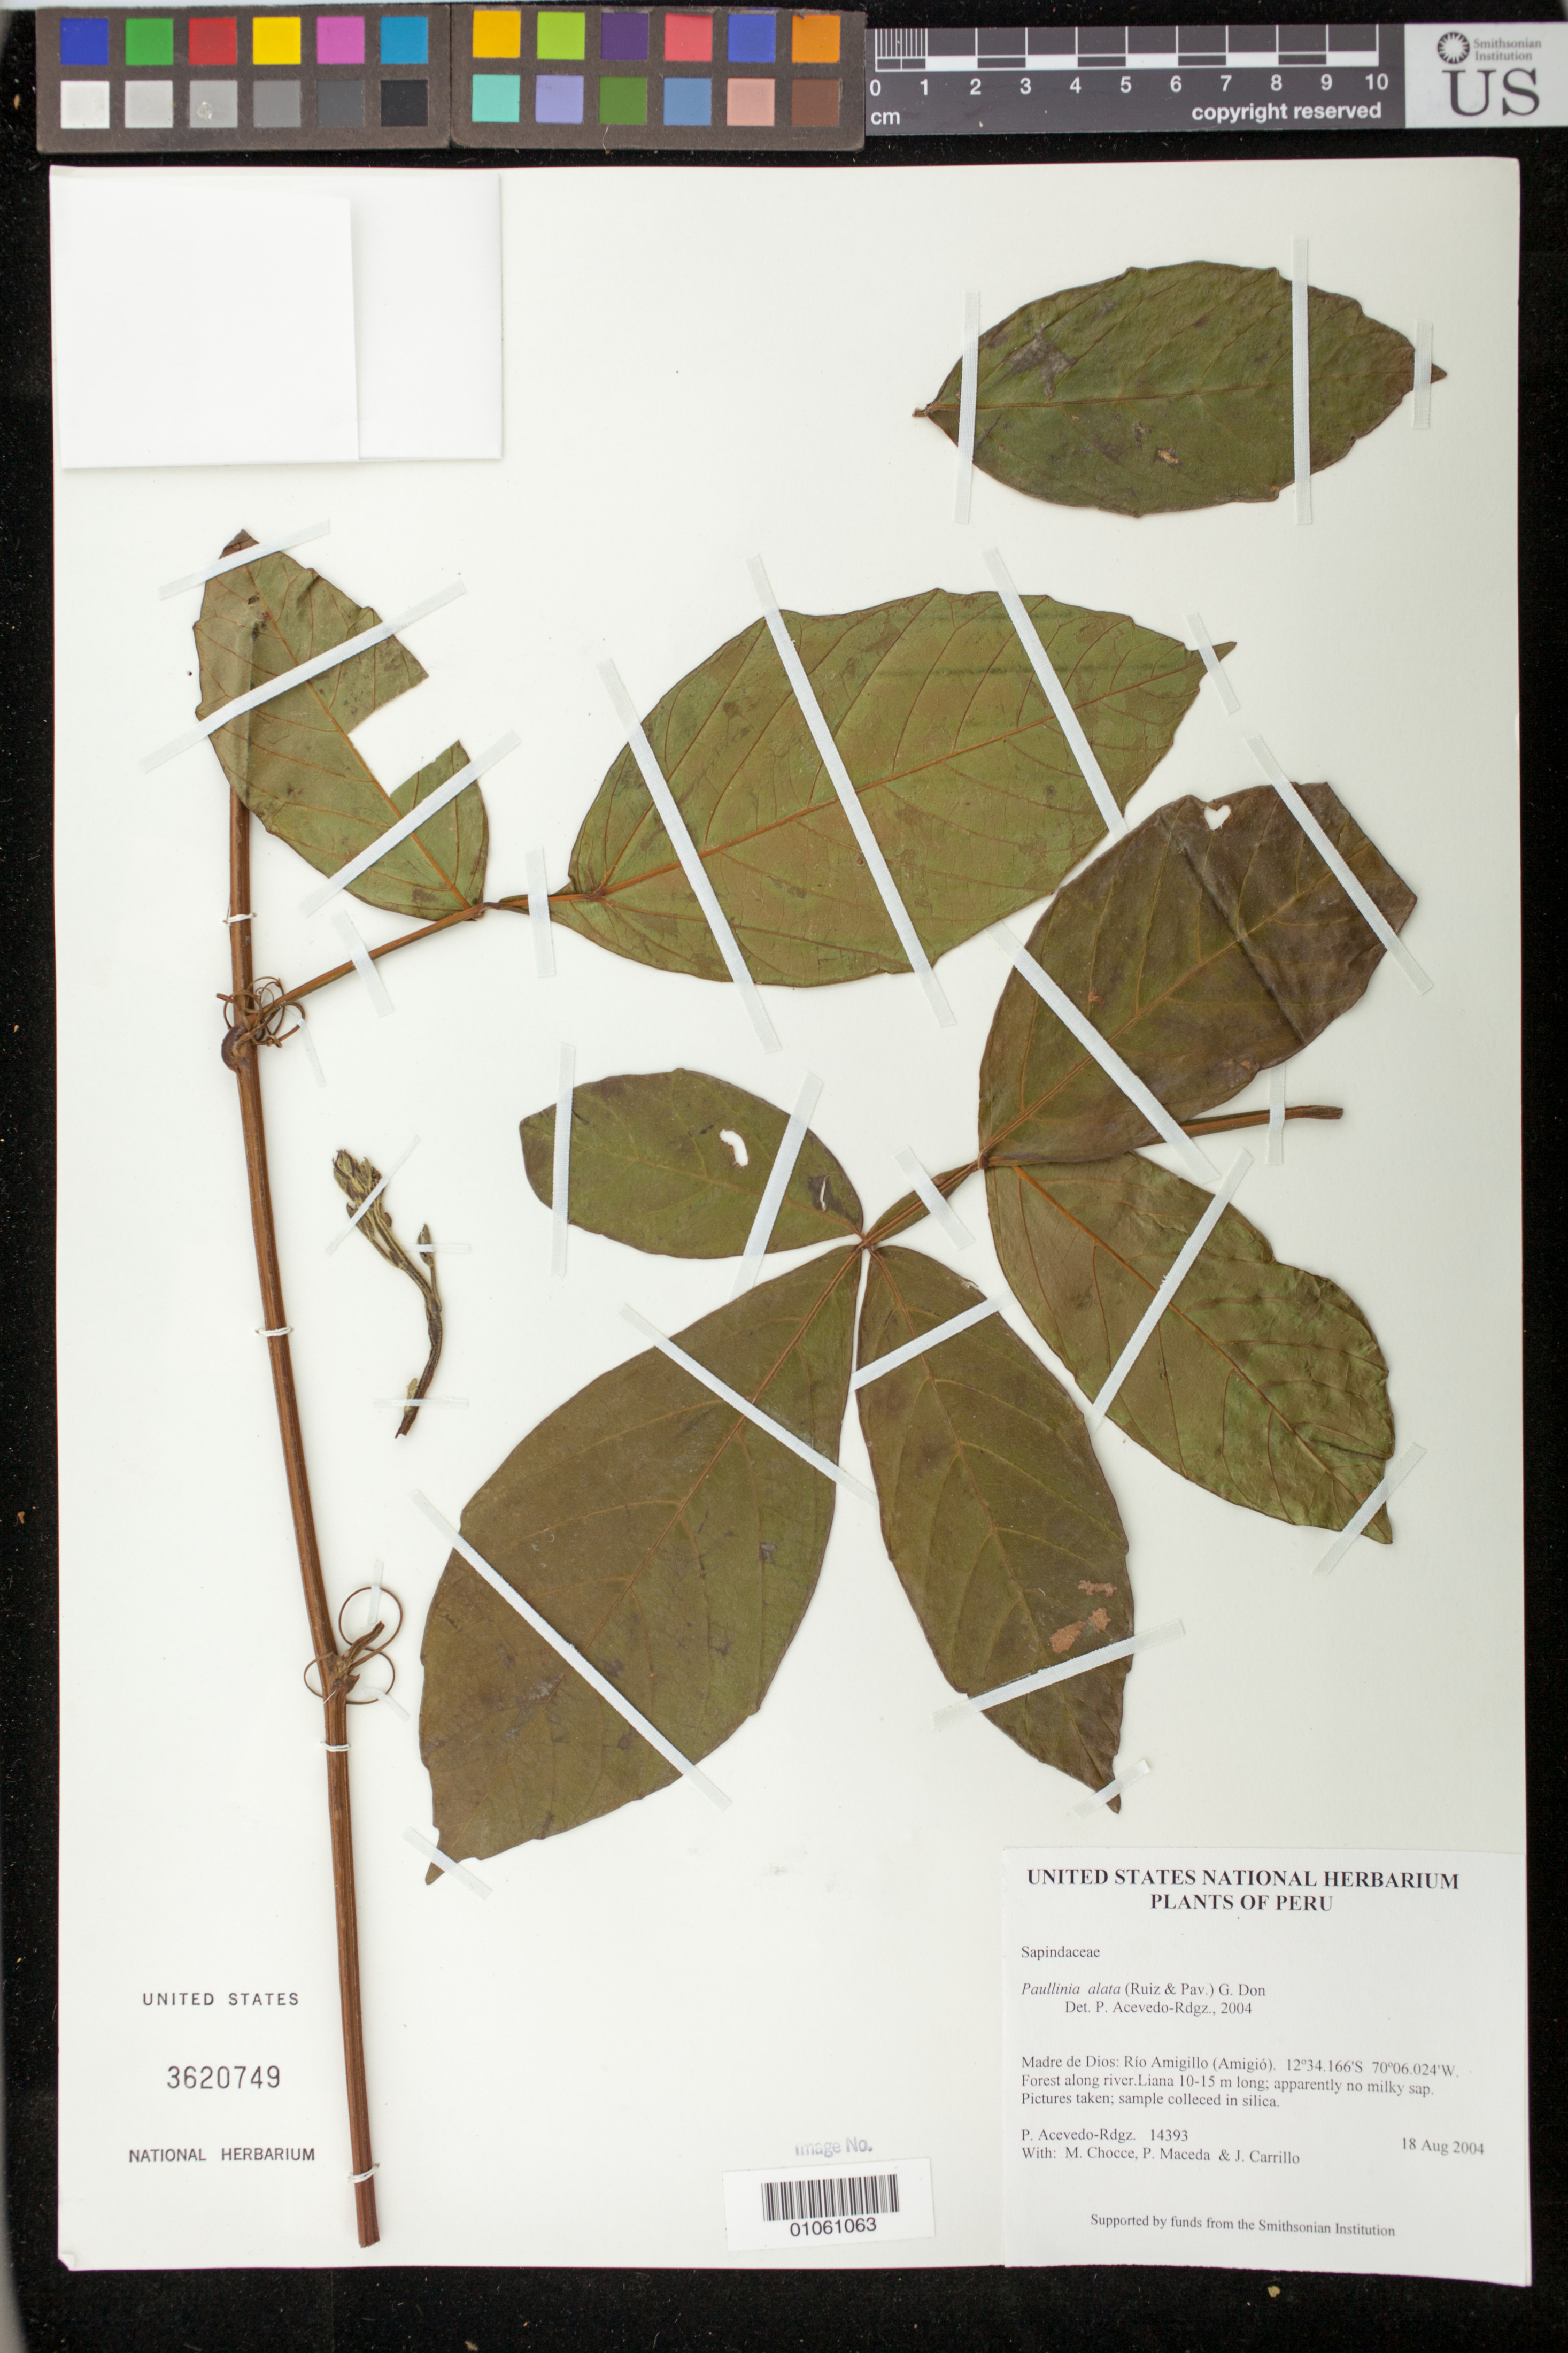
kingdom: Plantae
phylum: Tracheophyta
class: Magnoliopsida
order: Sapindales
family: Sapindaceae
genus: Paullinia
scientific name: Paullinia alata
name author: (Ruiz & Pav.) G. Don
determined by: Acevedo-Rodríguez, P., (BOT), Smithsonian Institution - National Museum of Natural History (UNITED STATES)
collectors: P. Acevedo-Rodr., M. Chocce, P. Maceda & J. Carrillo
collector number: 14393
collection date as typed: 18 Aug 2004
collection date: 2004-08-18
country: Peru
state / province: Madre de Dios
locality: Madre de Dios: Río Amigillo (Amigió)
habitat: Forest along river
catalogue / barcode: US 3620749